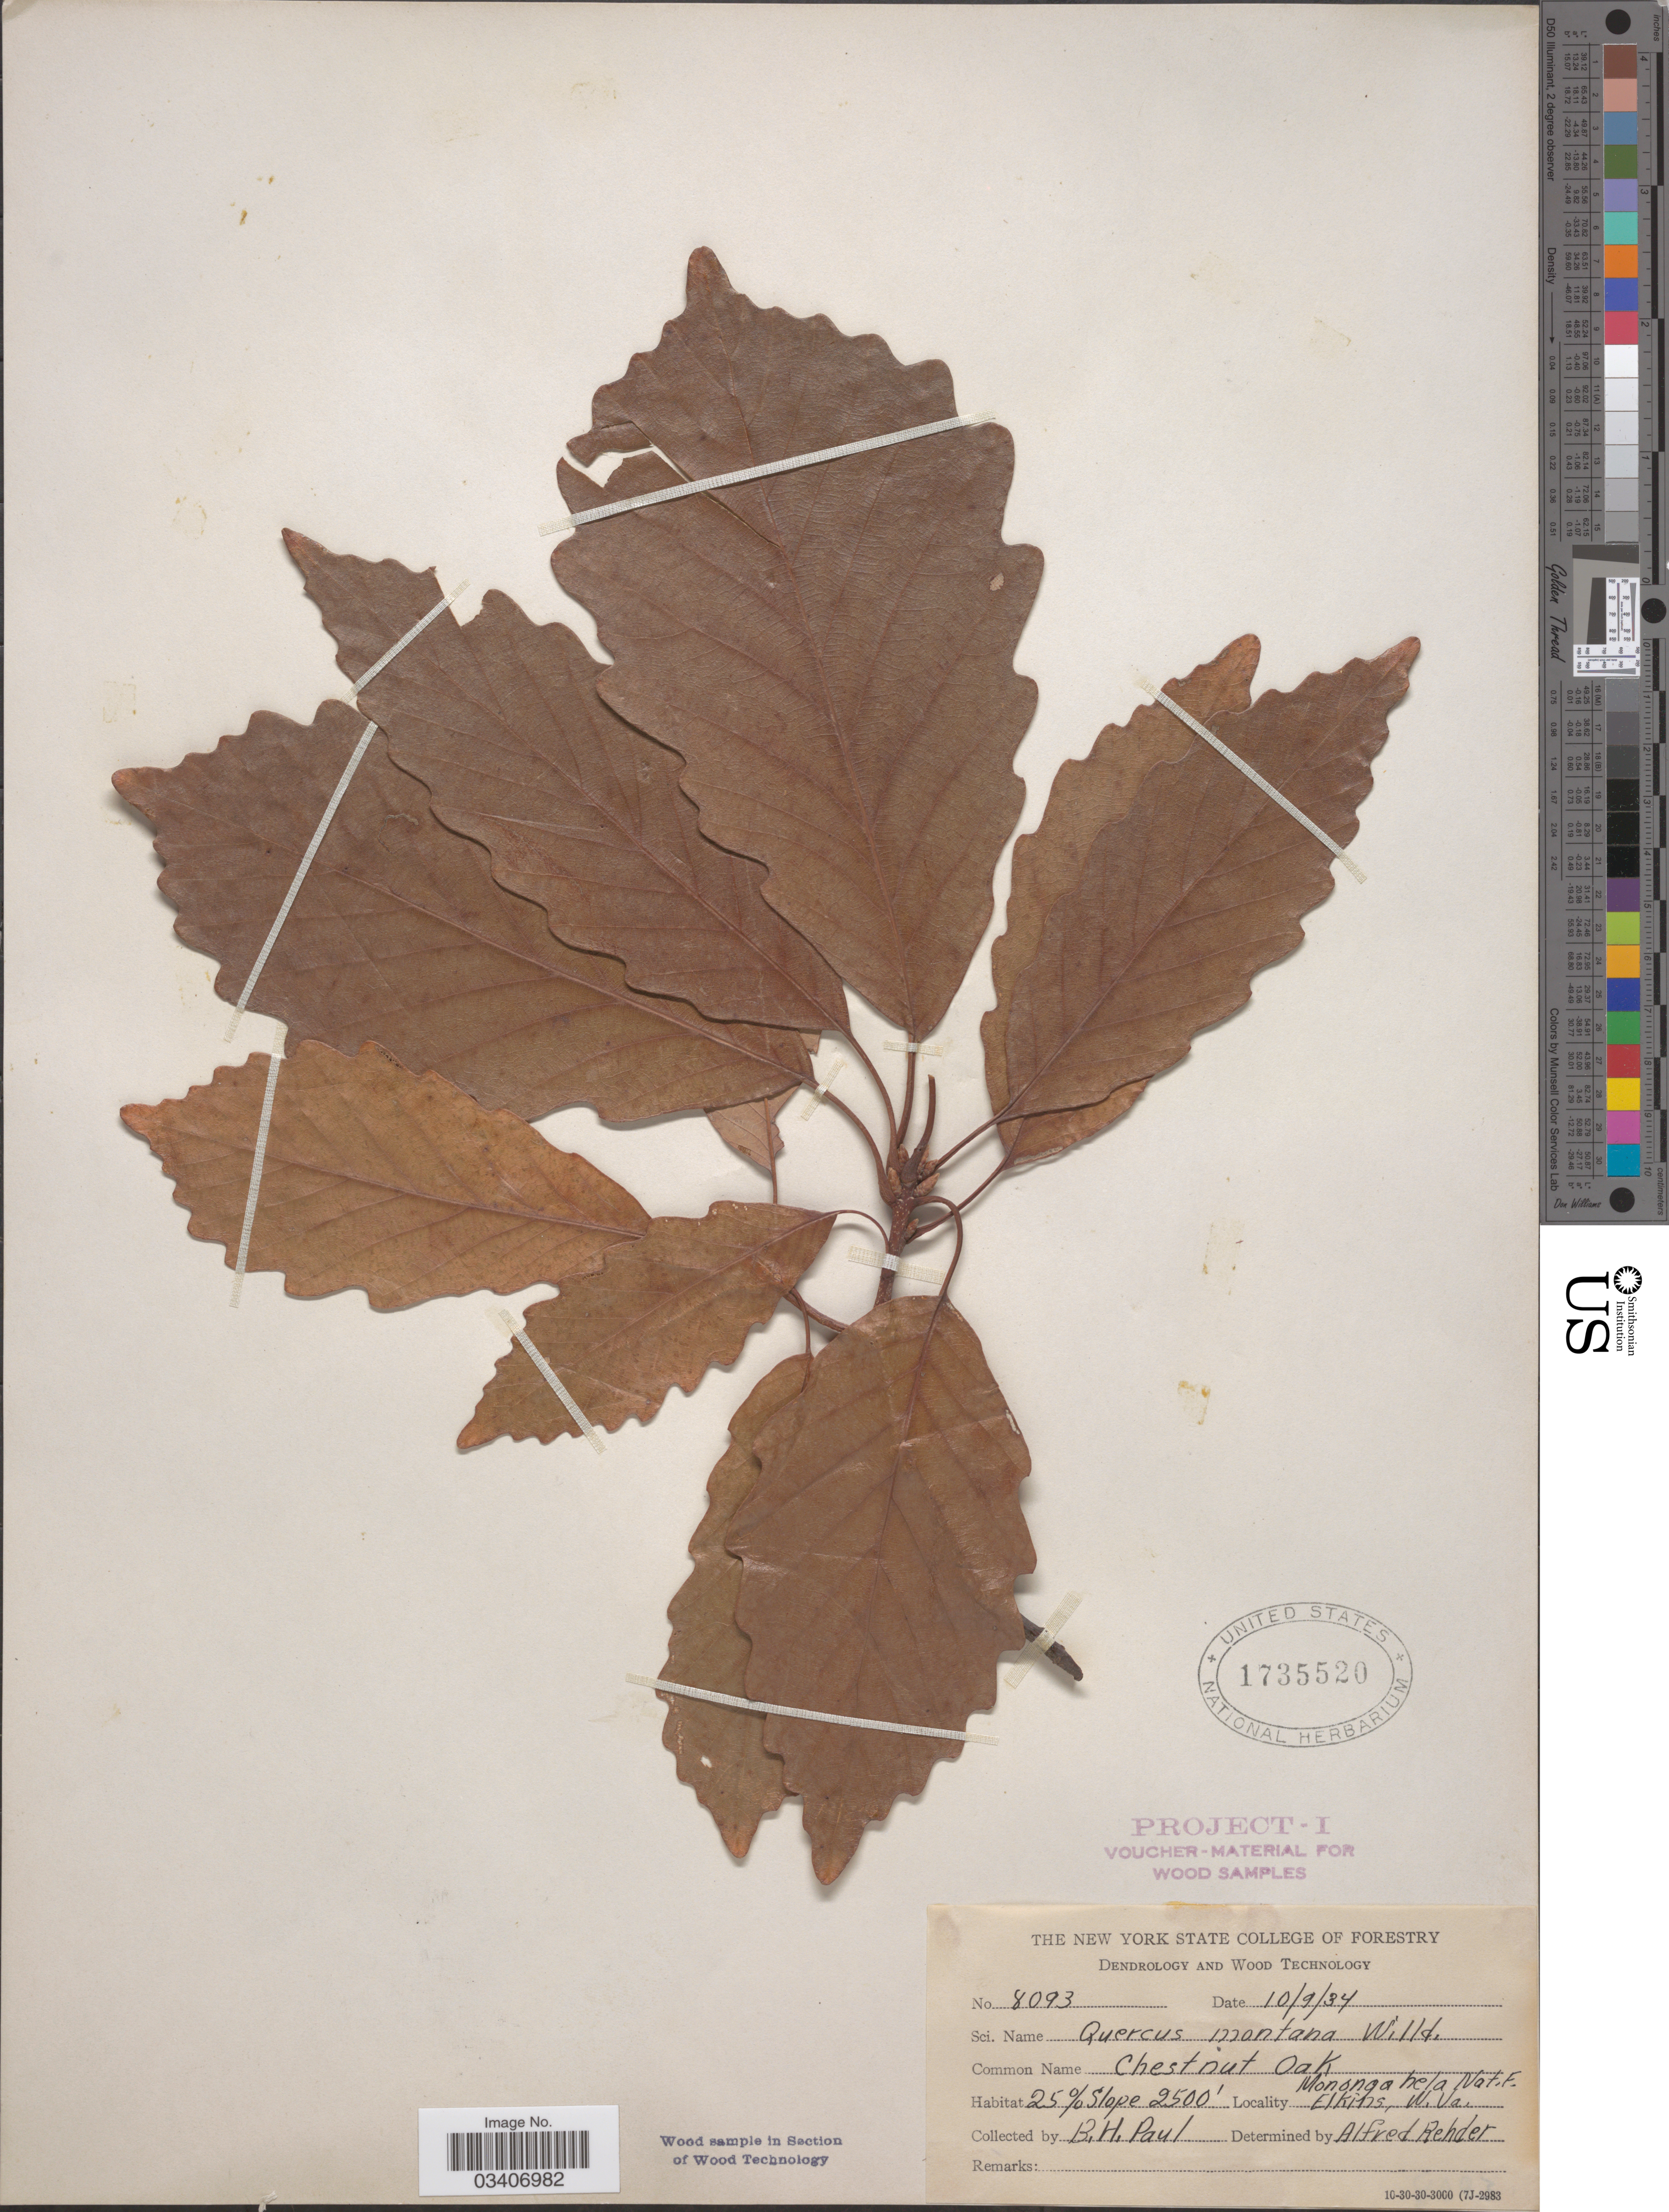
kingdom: Plantae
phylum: Tracheophyta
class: Magnoliopsida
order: Fagales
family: Fagaceae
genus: Quercus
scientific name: Quercus montana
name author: Willd.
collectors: B. Paul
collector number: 8093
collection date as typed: Transcribed d/m/y: 9/10/34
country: United States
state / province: West Virginia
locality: Mononga hela Nat. F. Elkins.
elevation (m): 762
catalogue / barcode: US 1735520